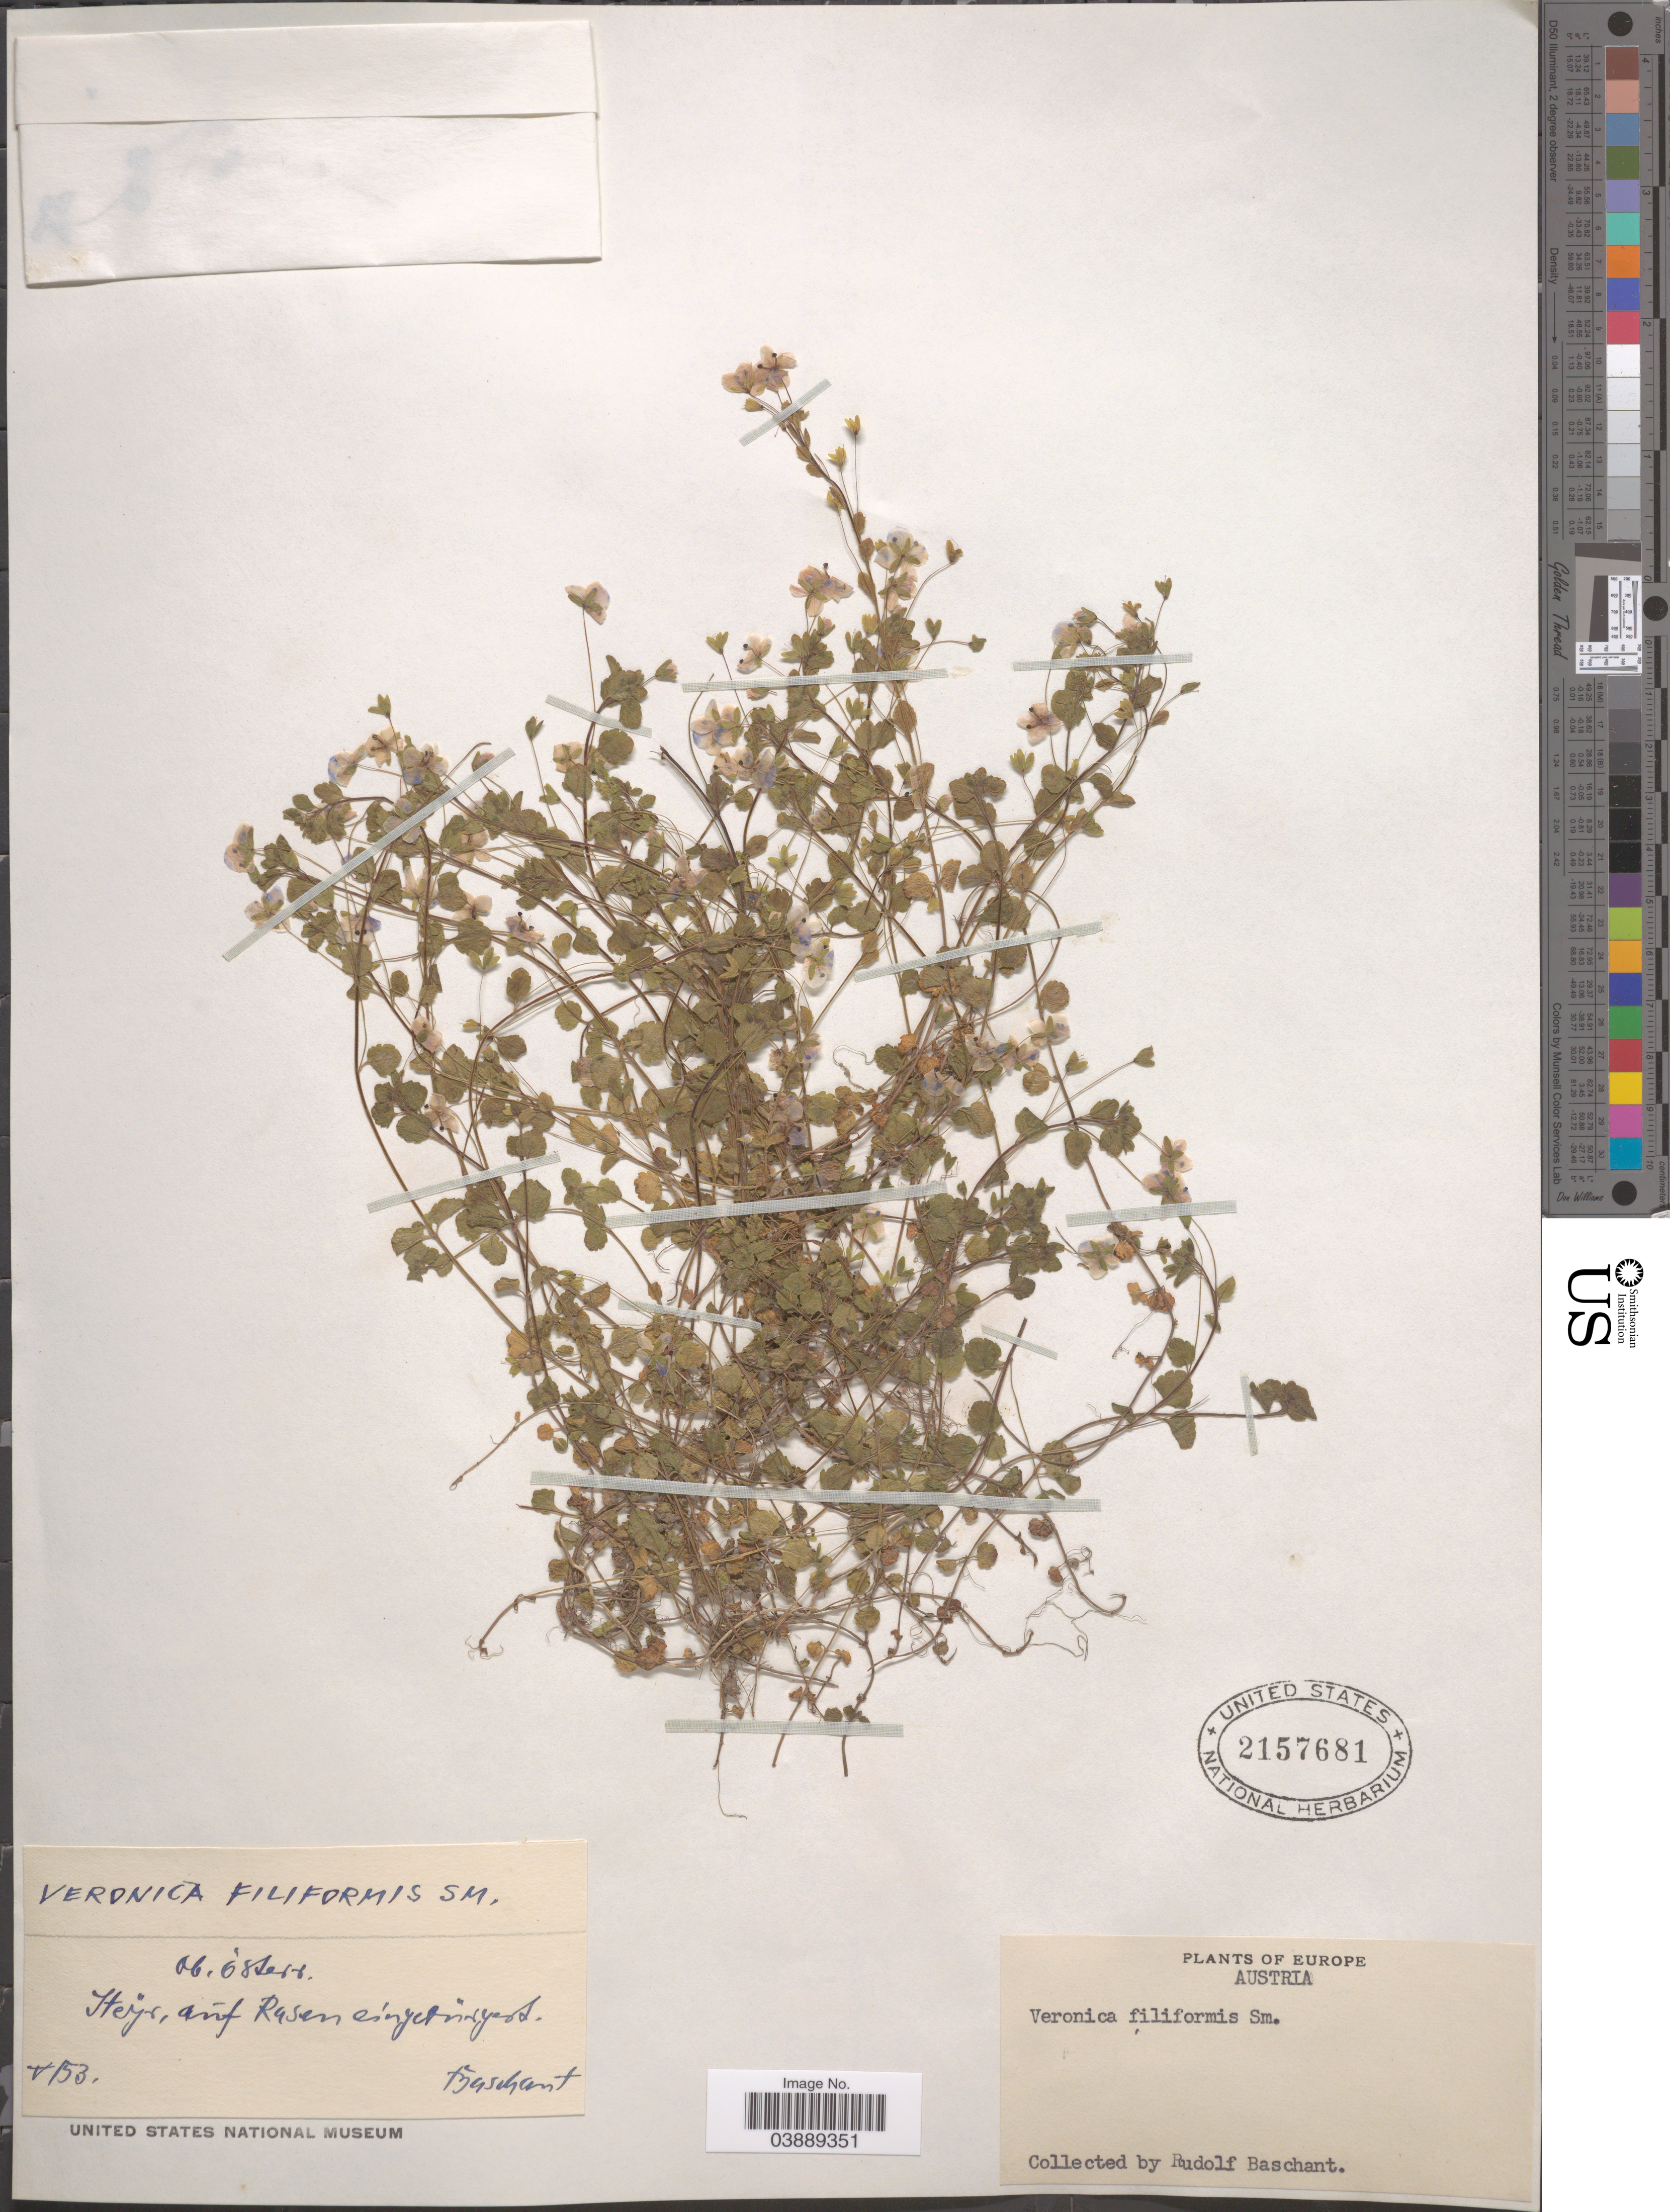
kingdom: Plantae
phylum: Tracheophyta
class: Magnoliopsida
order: Lamiales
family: Plantaginaceae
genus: Veronica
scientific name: Veronica filiformis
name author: Sm.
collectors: R. Baschant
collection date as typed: Transcribed d/m/y: /5/53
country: Austria